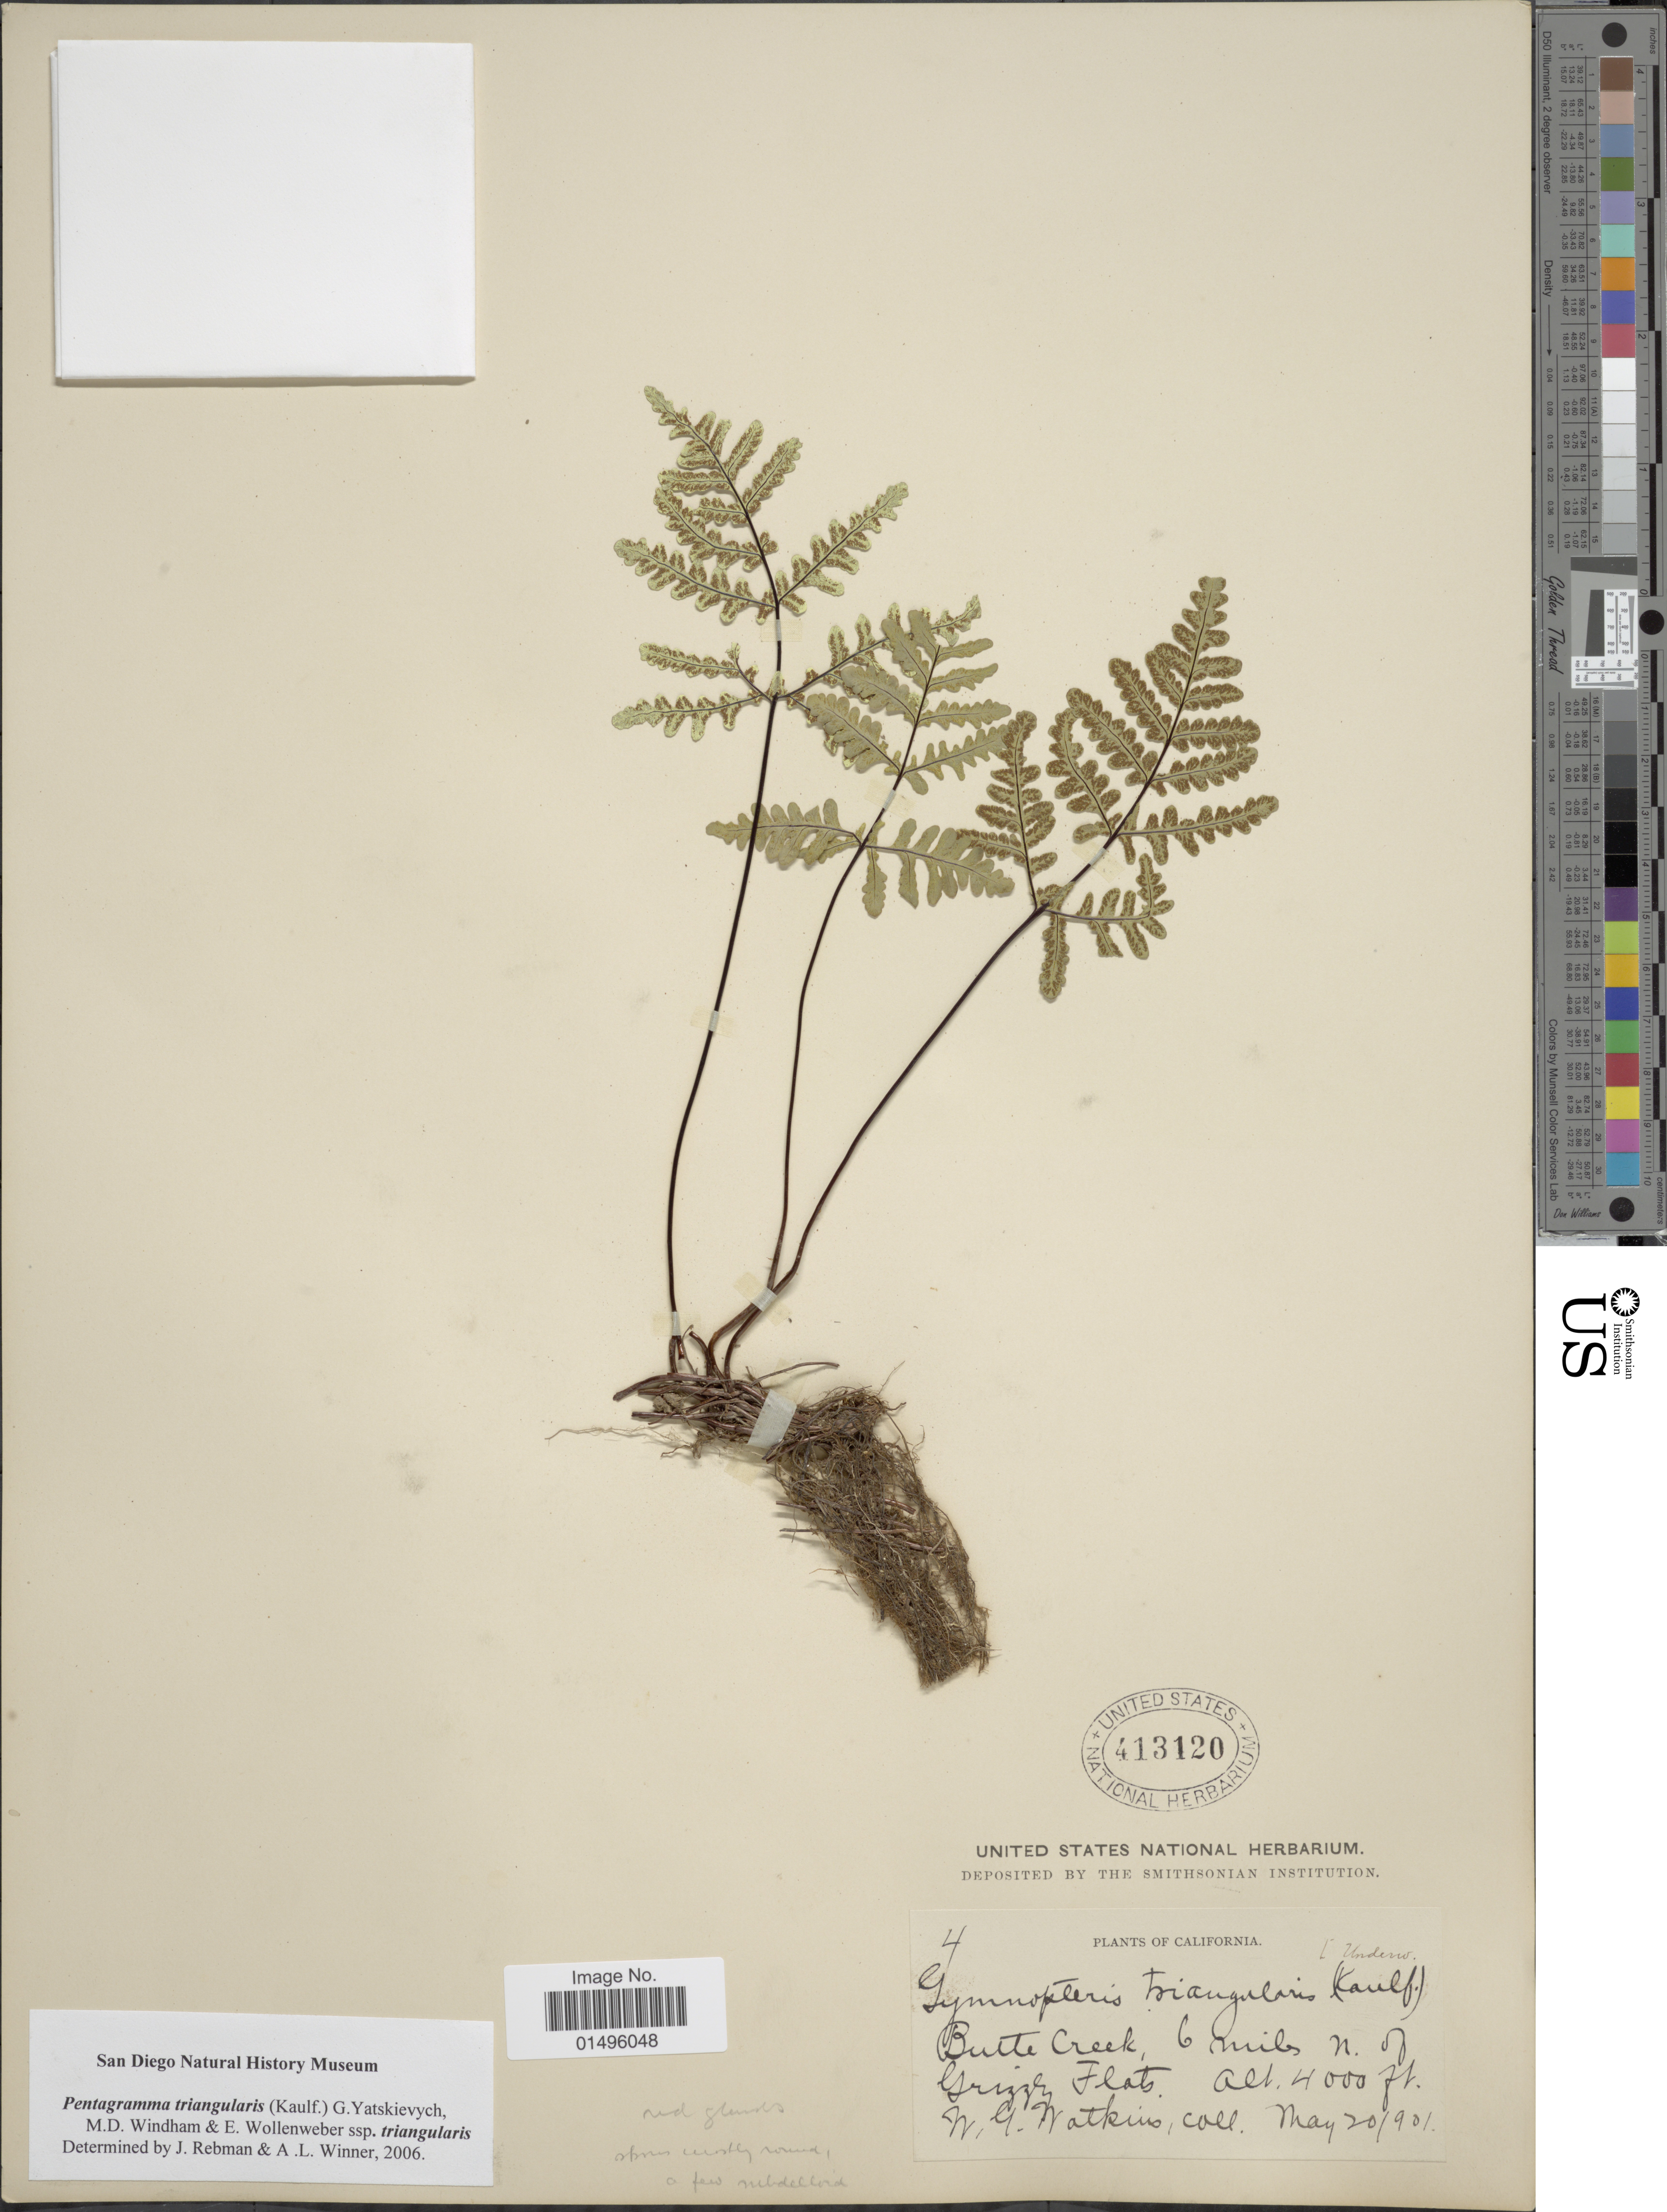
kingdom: Plantae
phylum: Tracheophyta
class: Polypodiopsida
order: Polypodiales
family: Pteridaceae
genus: Pentagramma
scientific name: Pentagramma triangularis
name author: (Kaulf.) Yatsk. et al.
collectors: W. Watkins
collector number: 4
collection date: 1901-05-20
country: United States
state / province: California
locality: California, Butte Creek, 6 miles N. of Grizzley Flats.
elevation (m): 1219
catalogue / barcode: US 413120